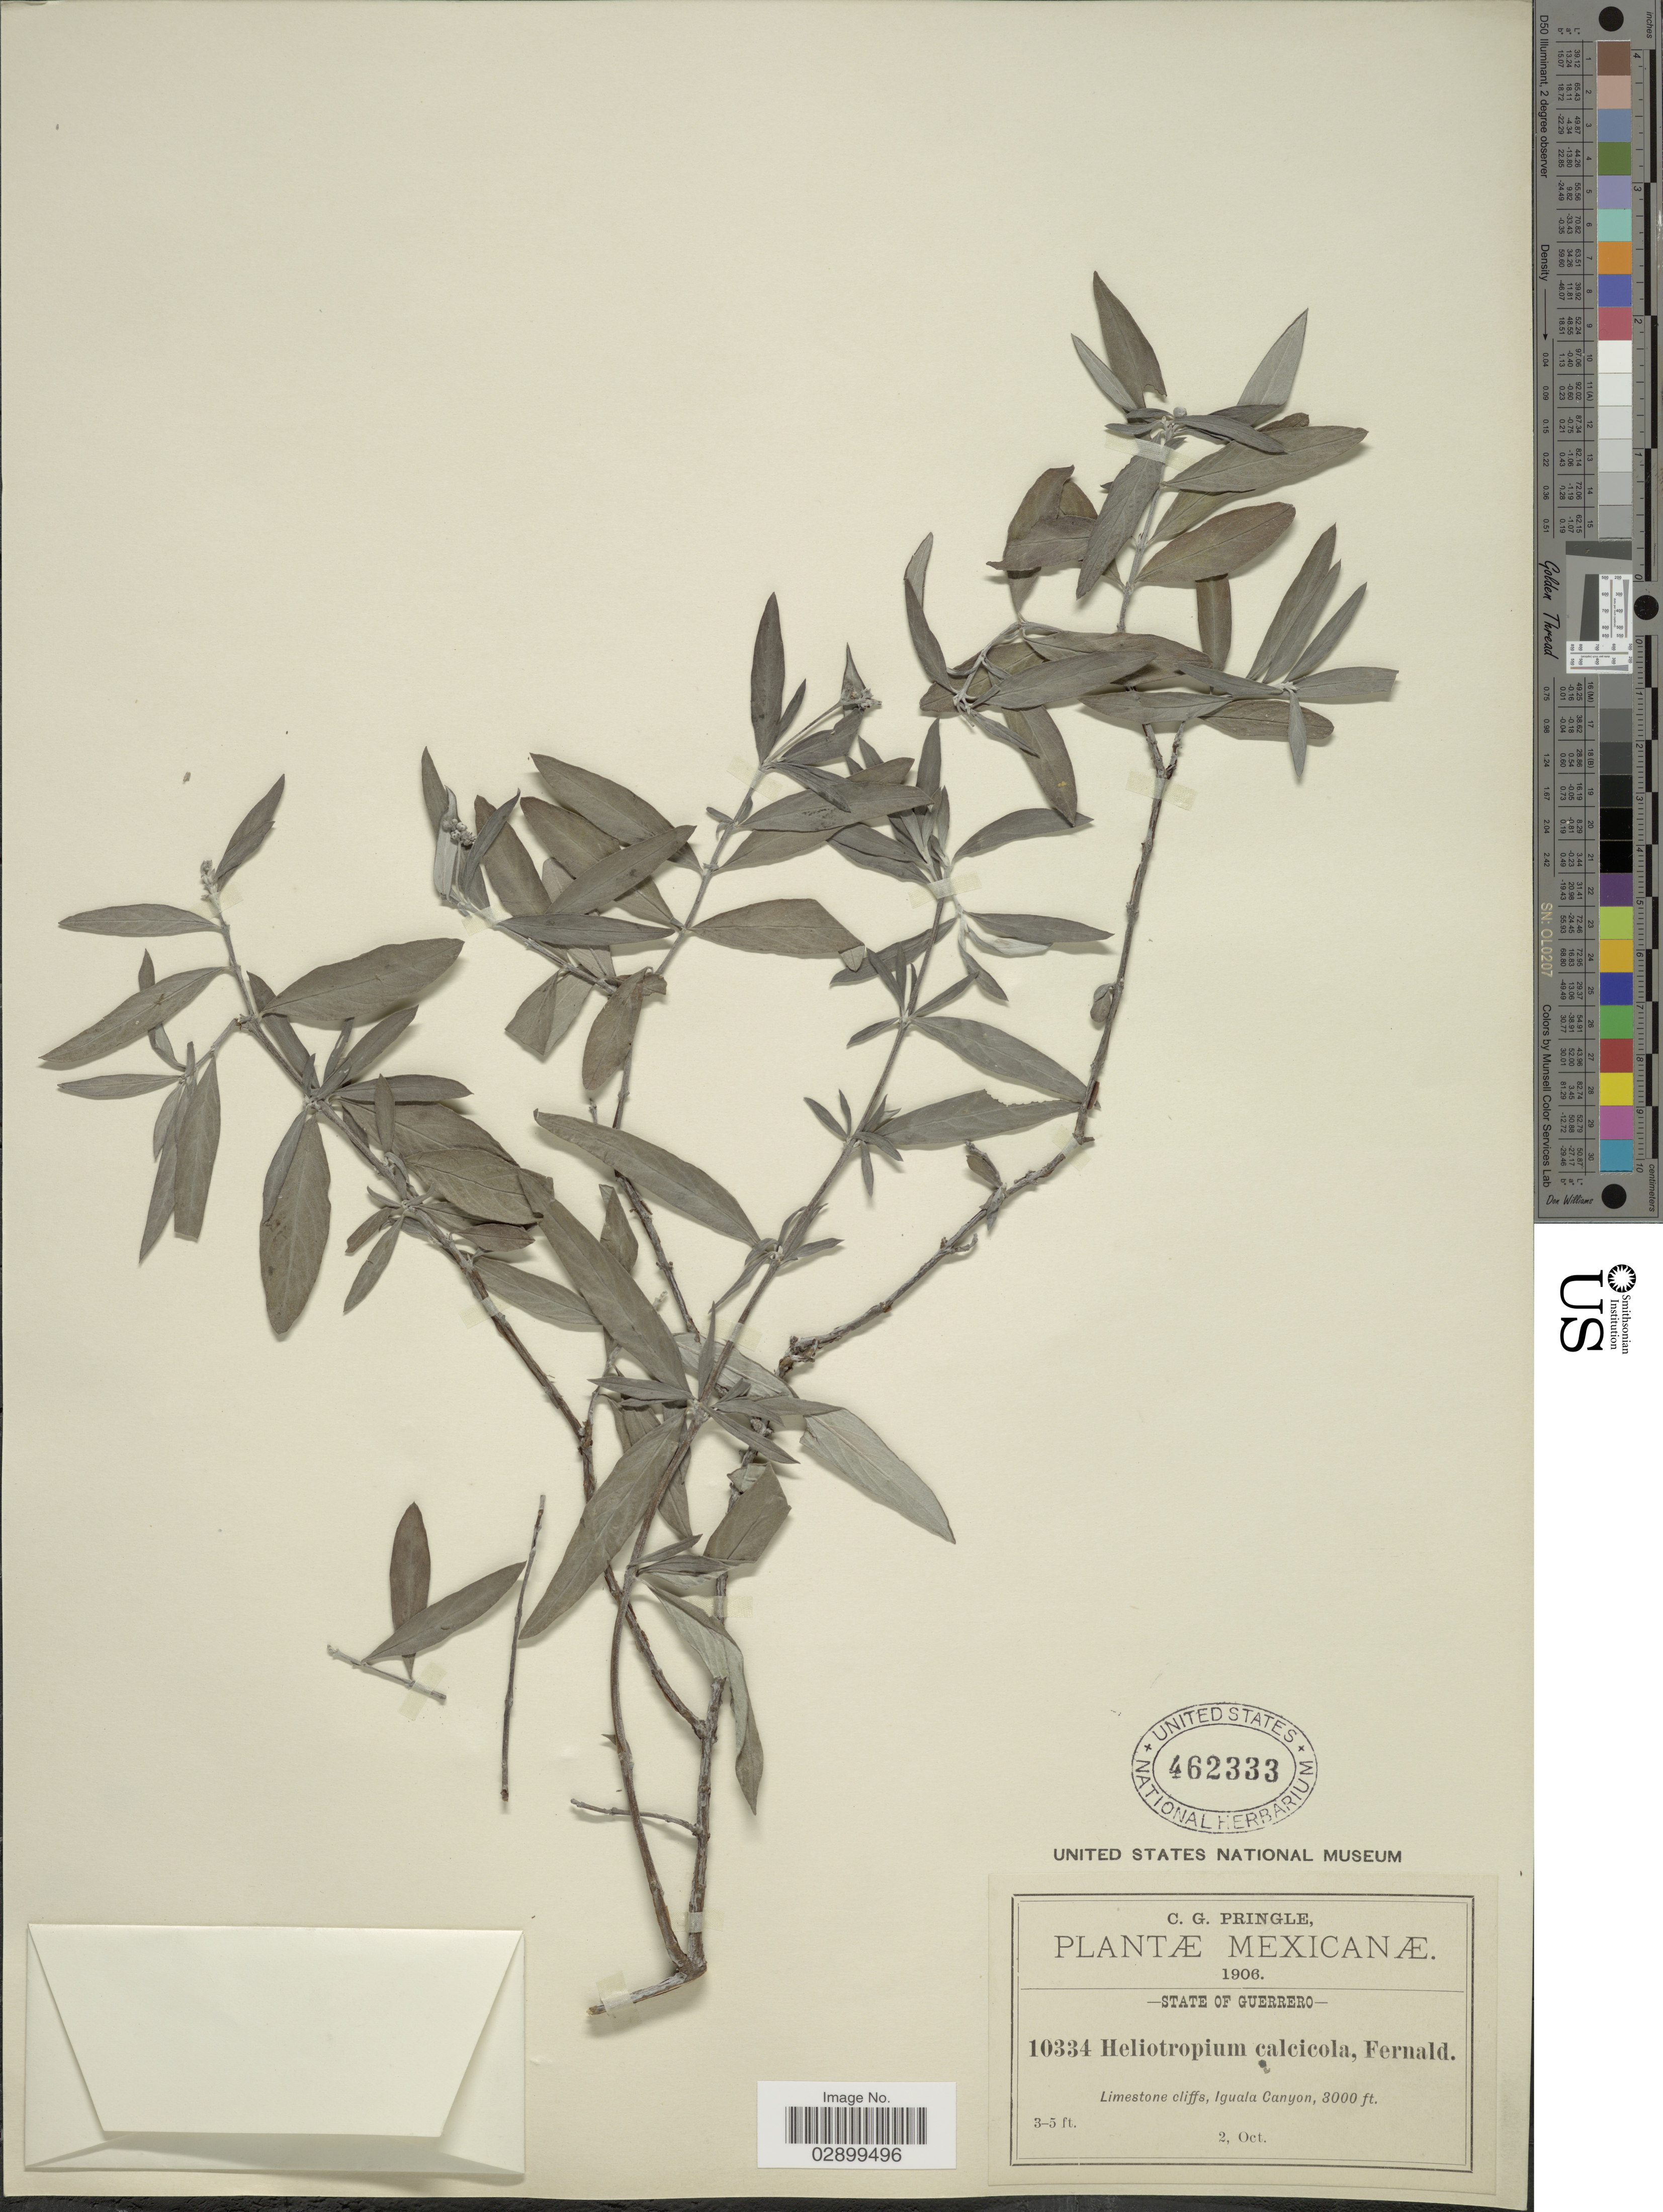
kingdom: Plantae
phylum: Tracheophyta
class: Magnoliopsida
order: Boraginales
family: Heliotropiaceae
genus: Heliotropium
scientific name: Heliotropium calcicola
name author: Fernald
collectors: C. G. Pringle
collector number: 10334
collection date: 1906-10-02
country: Mexico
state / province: Guerrero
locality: State of Guerrero. Limestone cliffs, Iguala Canyon.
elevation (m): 914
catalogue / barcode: US 462333